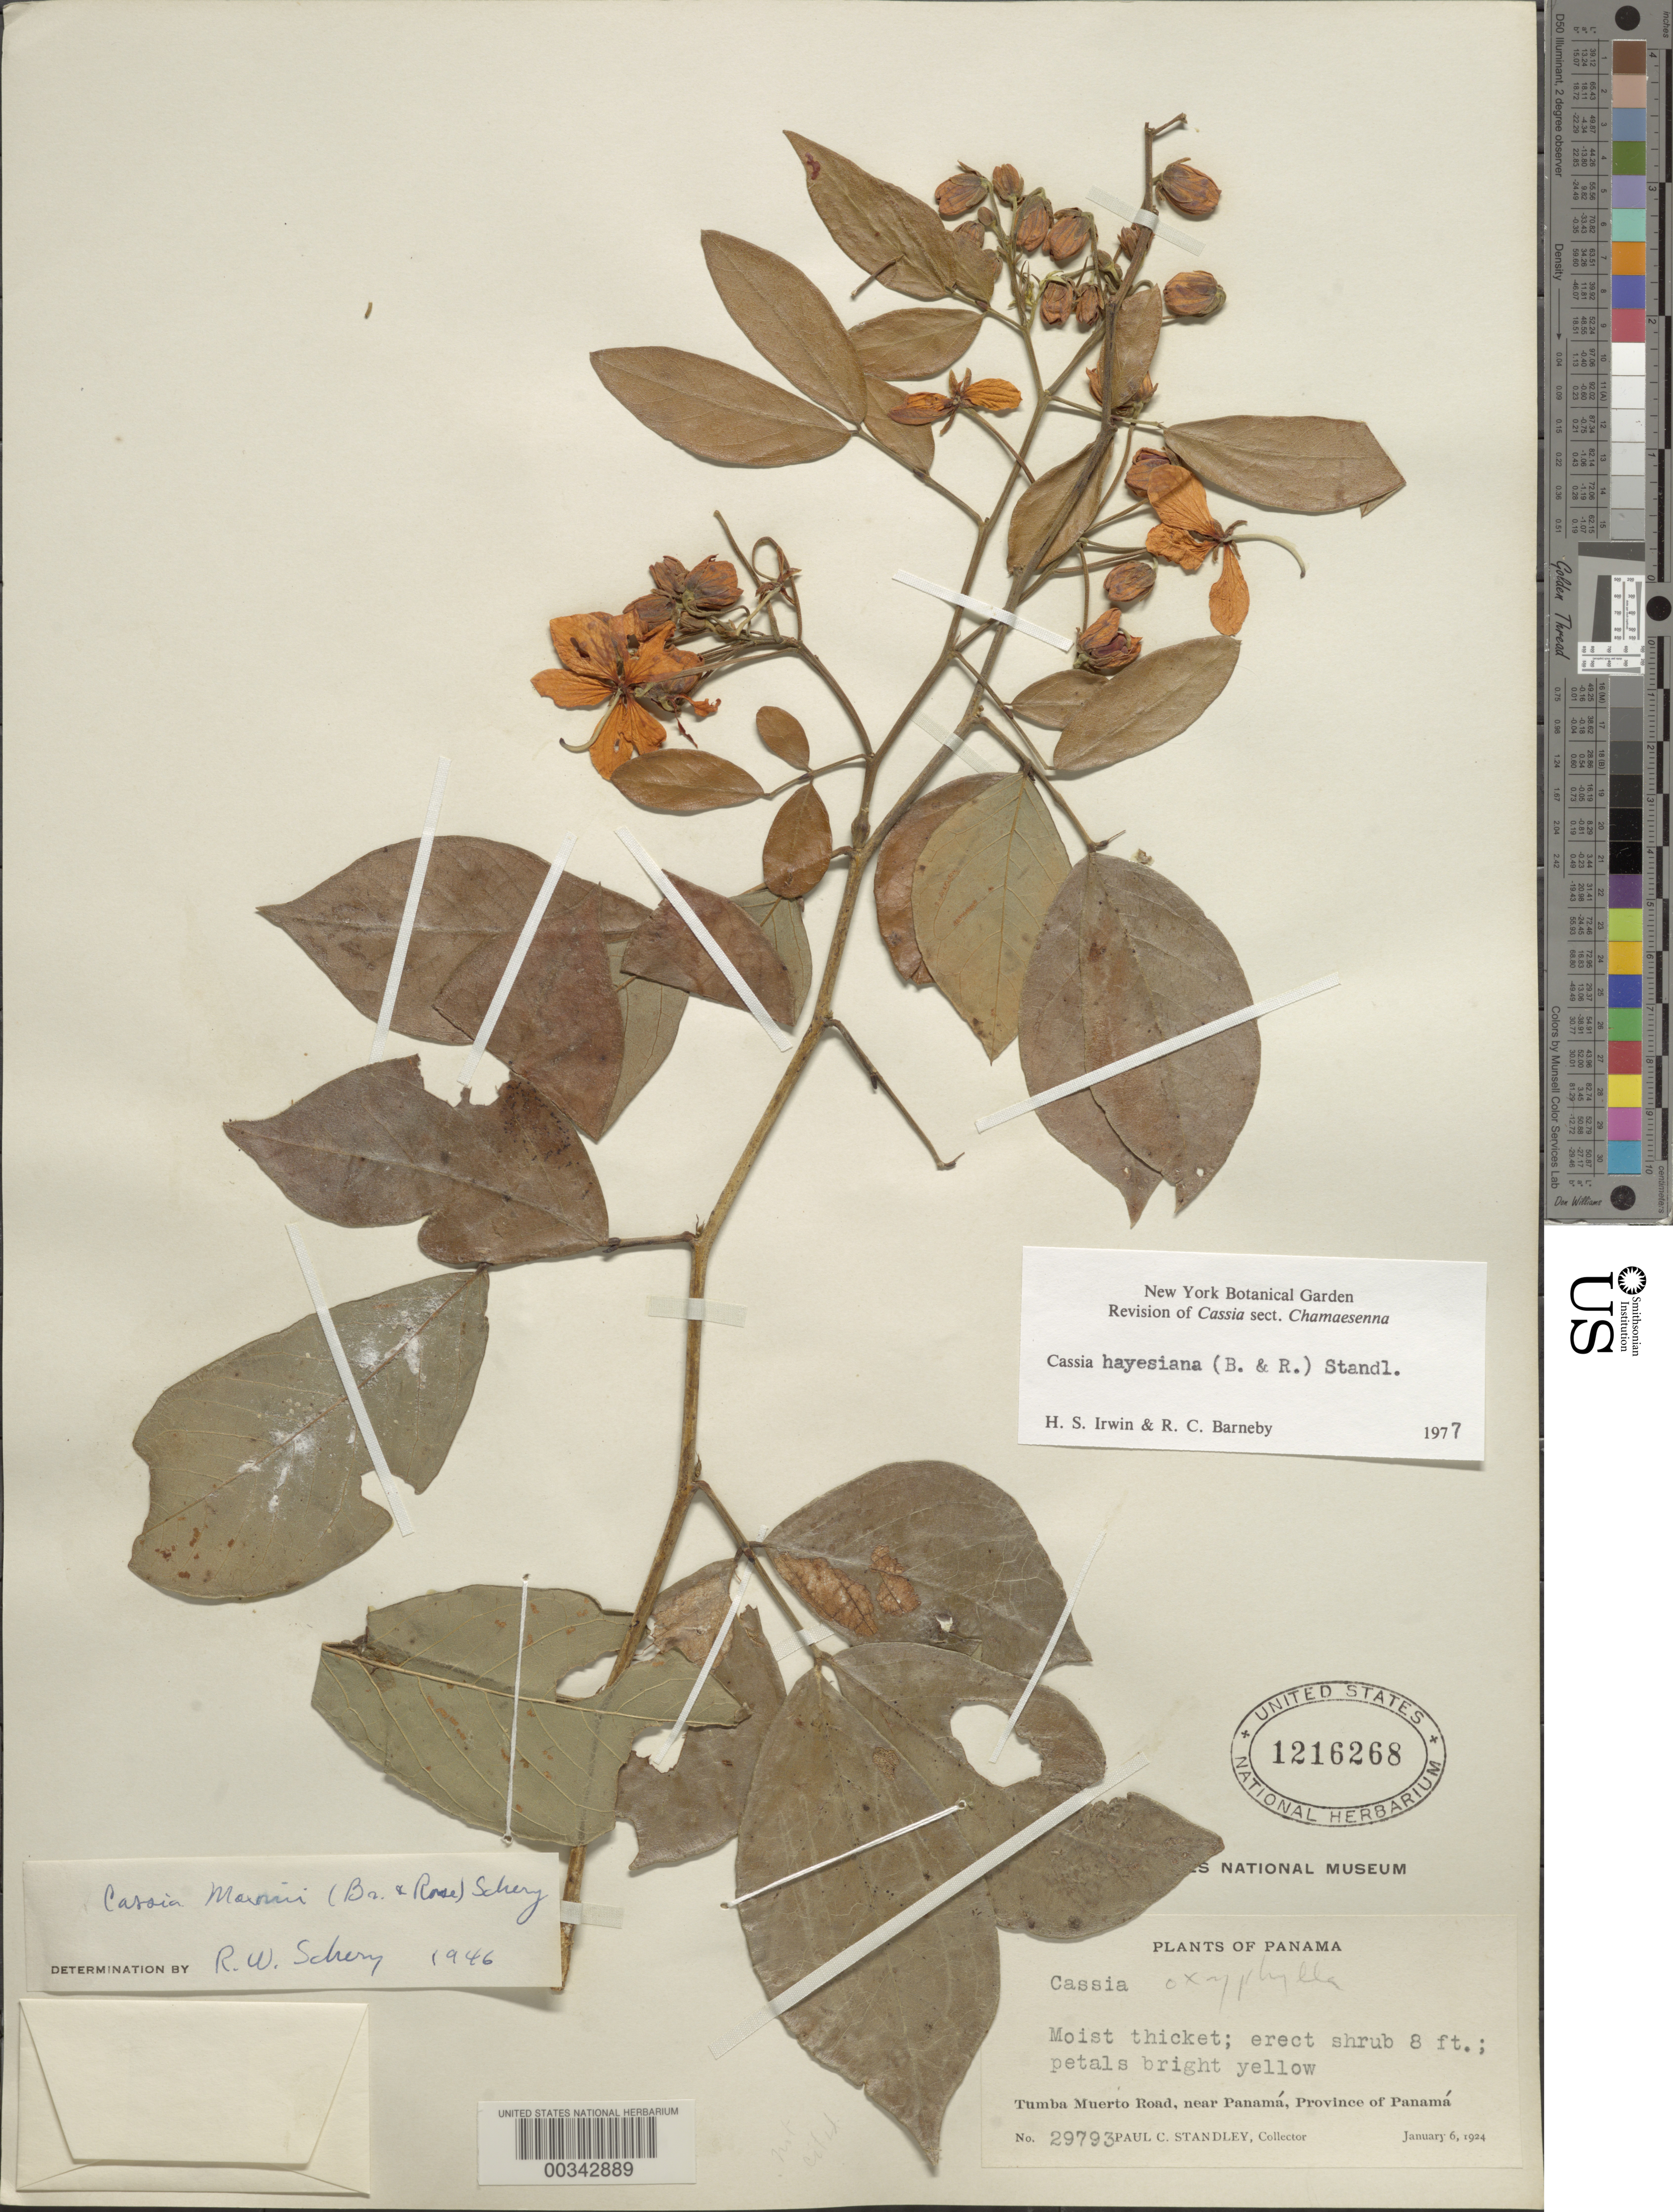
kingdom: Plantae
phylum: Tracheophyta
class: Magnoliopsida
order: Fabales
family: Fabaceae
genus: Senna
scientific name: Senna hayesiana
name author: (Britton & Rose) H.S. Irwin & Barneby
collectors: P. C. Standley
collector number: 29793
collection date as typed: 06 Jan 1924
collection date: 1924-01-06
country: Panama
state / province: Panamá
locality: Tumba Muerto Road, near Panama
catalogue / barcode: US 1216268